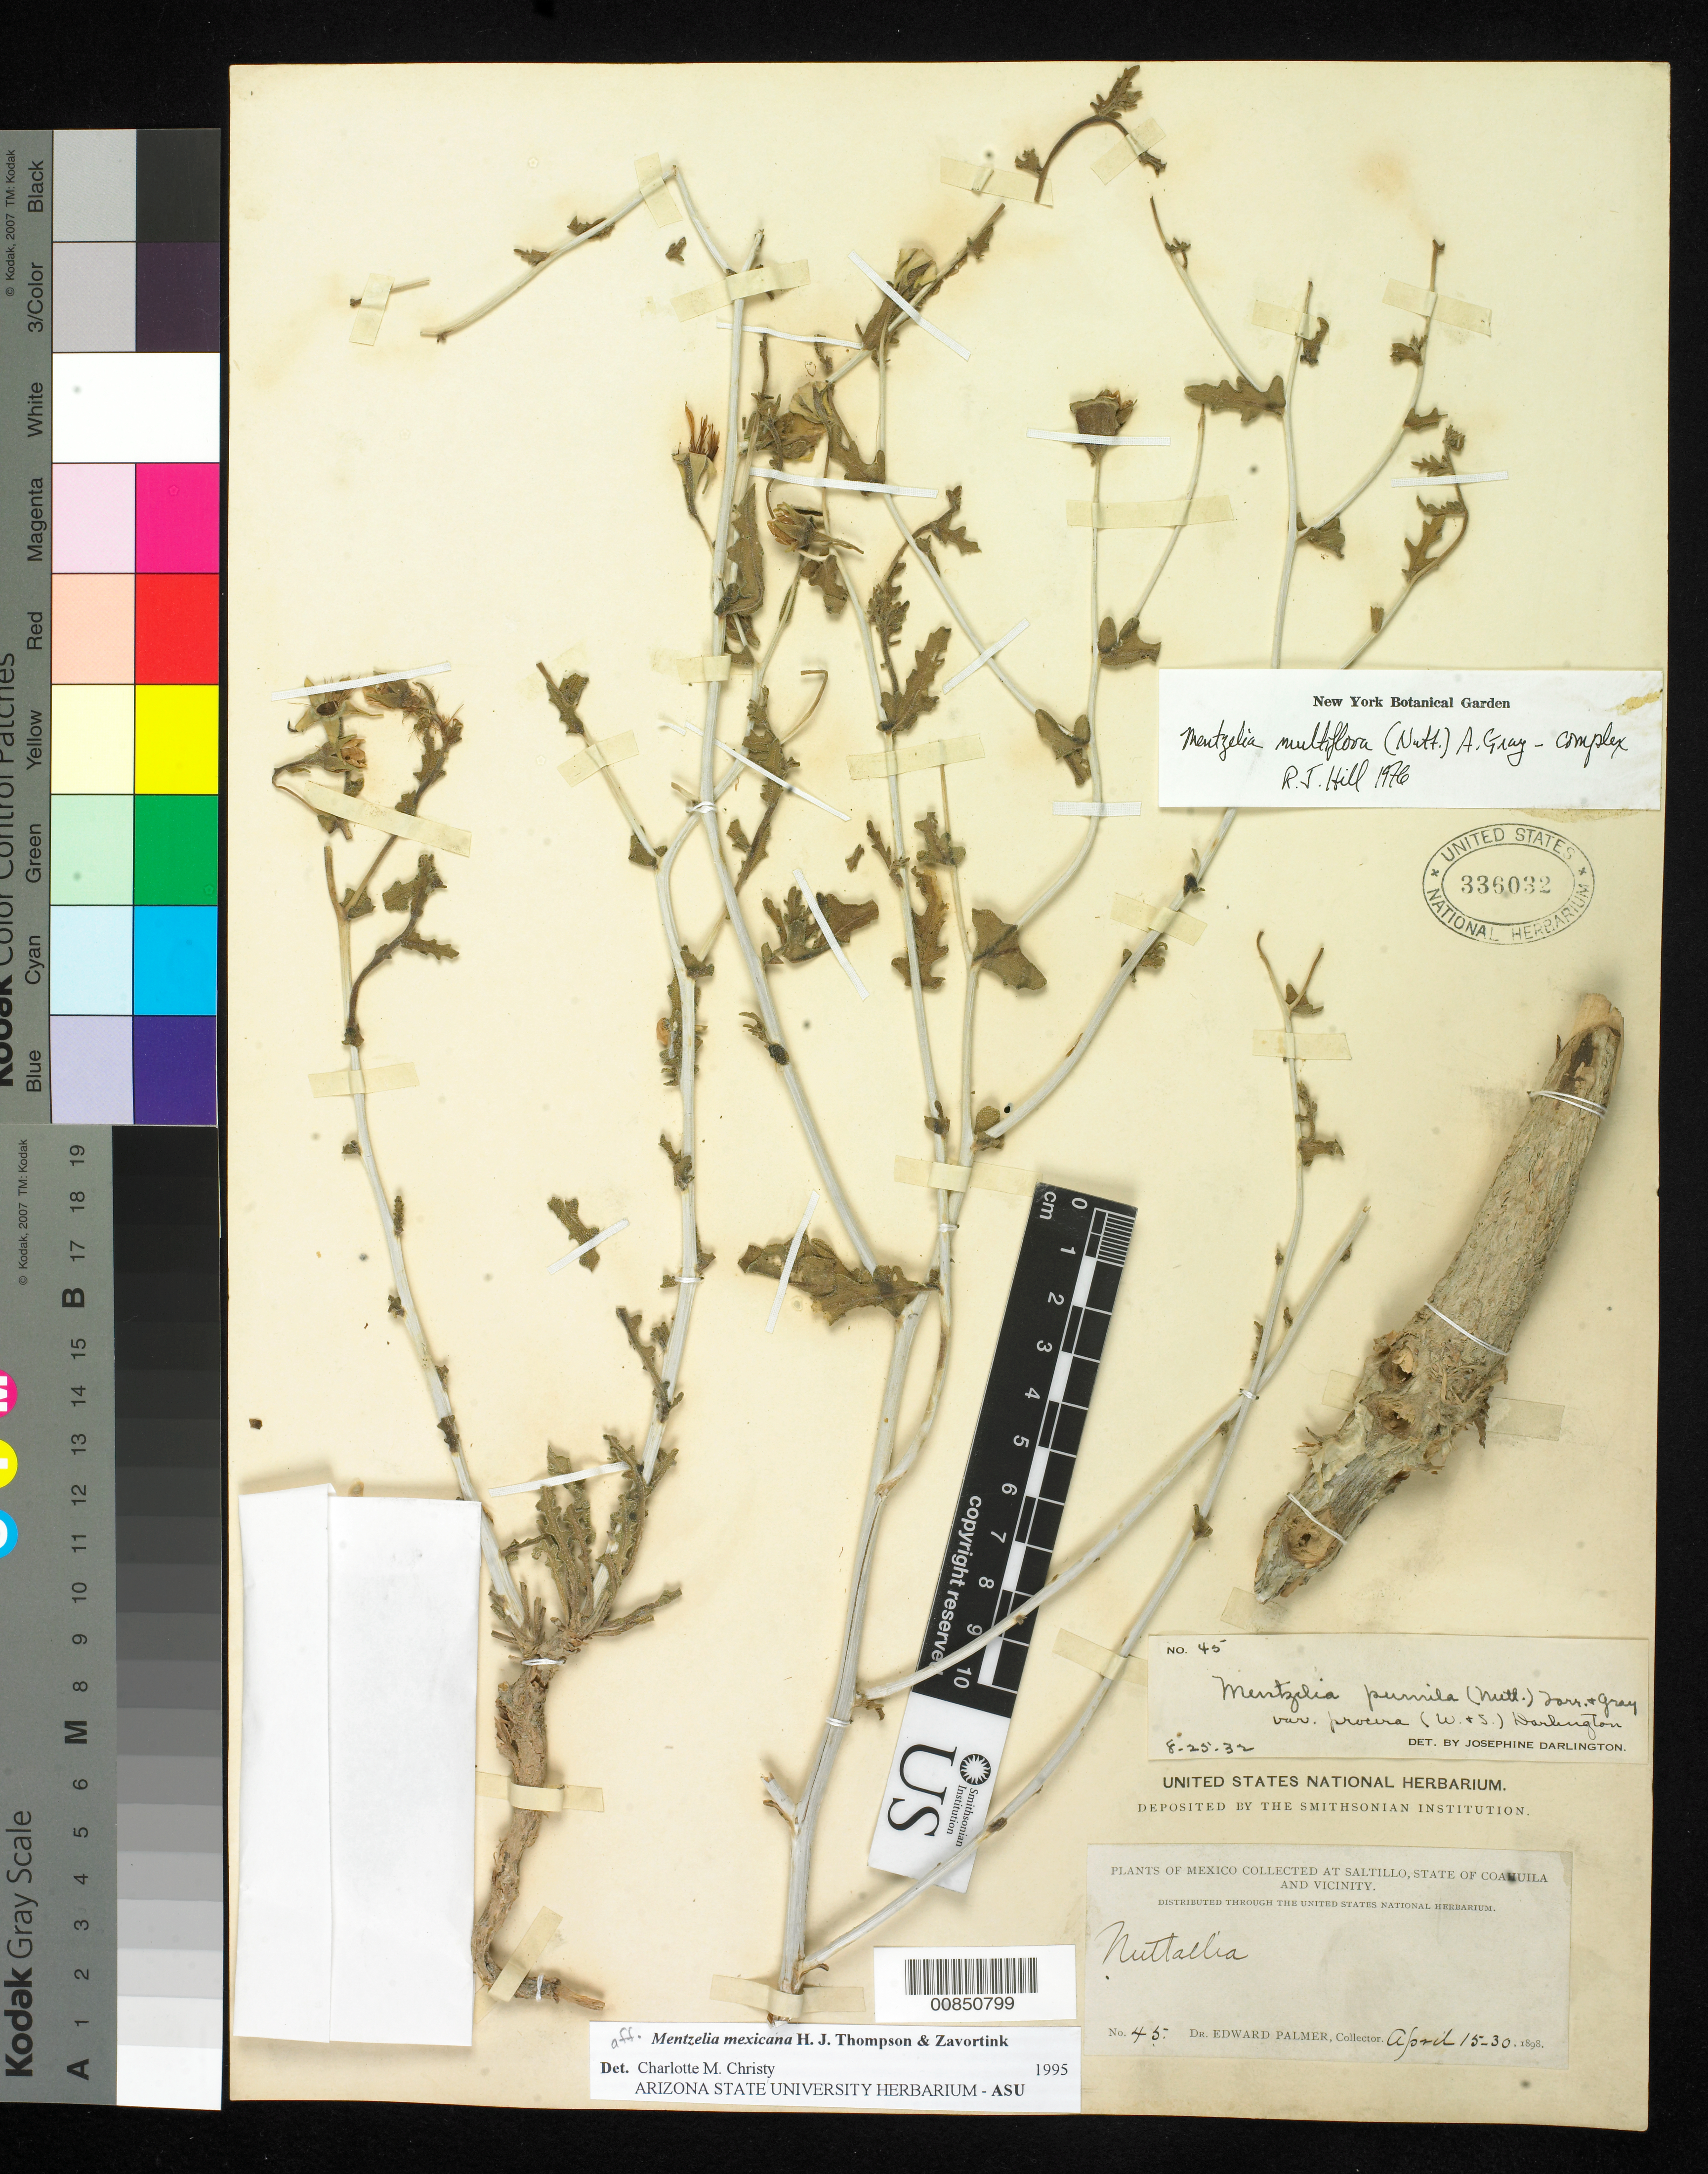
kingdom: Plantae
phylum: Tracheophyta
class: Magnoliopsida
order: Cornales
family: Loasaceae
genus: Mentzelia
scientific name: Mentzelia mexicana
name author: H.J. Thomps. & Zavort.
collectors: E. Palmer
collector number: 45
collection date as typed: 15 Apr 1898 to 30 Apr 1898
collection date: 1898-04-15/1898-04-30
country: Mexico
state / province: Coahuila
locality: Saltillo, Coahuila and vicinity.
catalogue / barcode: US 336032